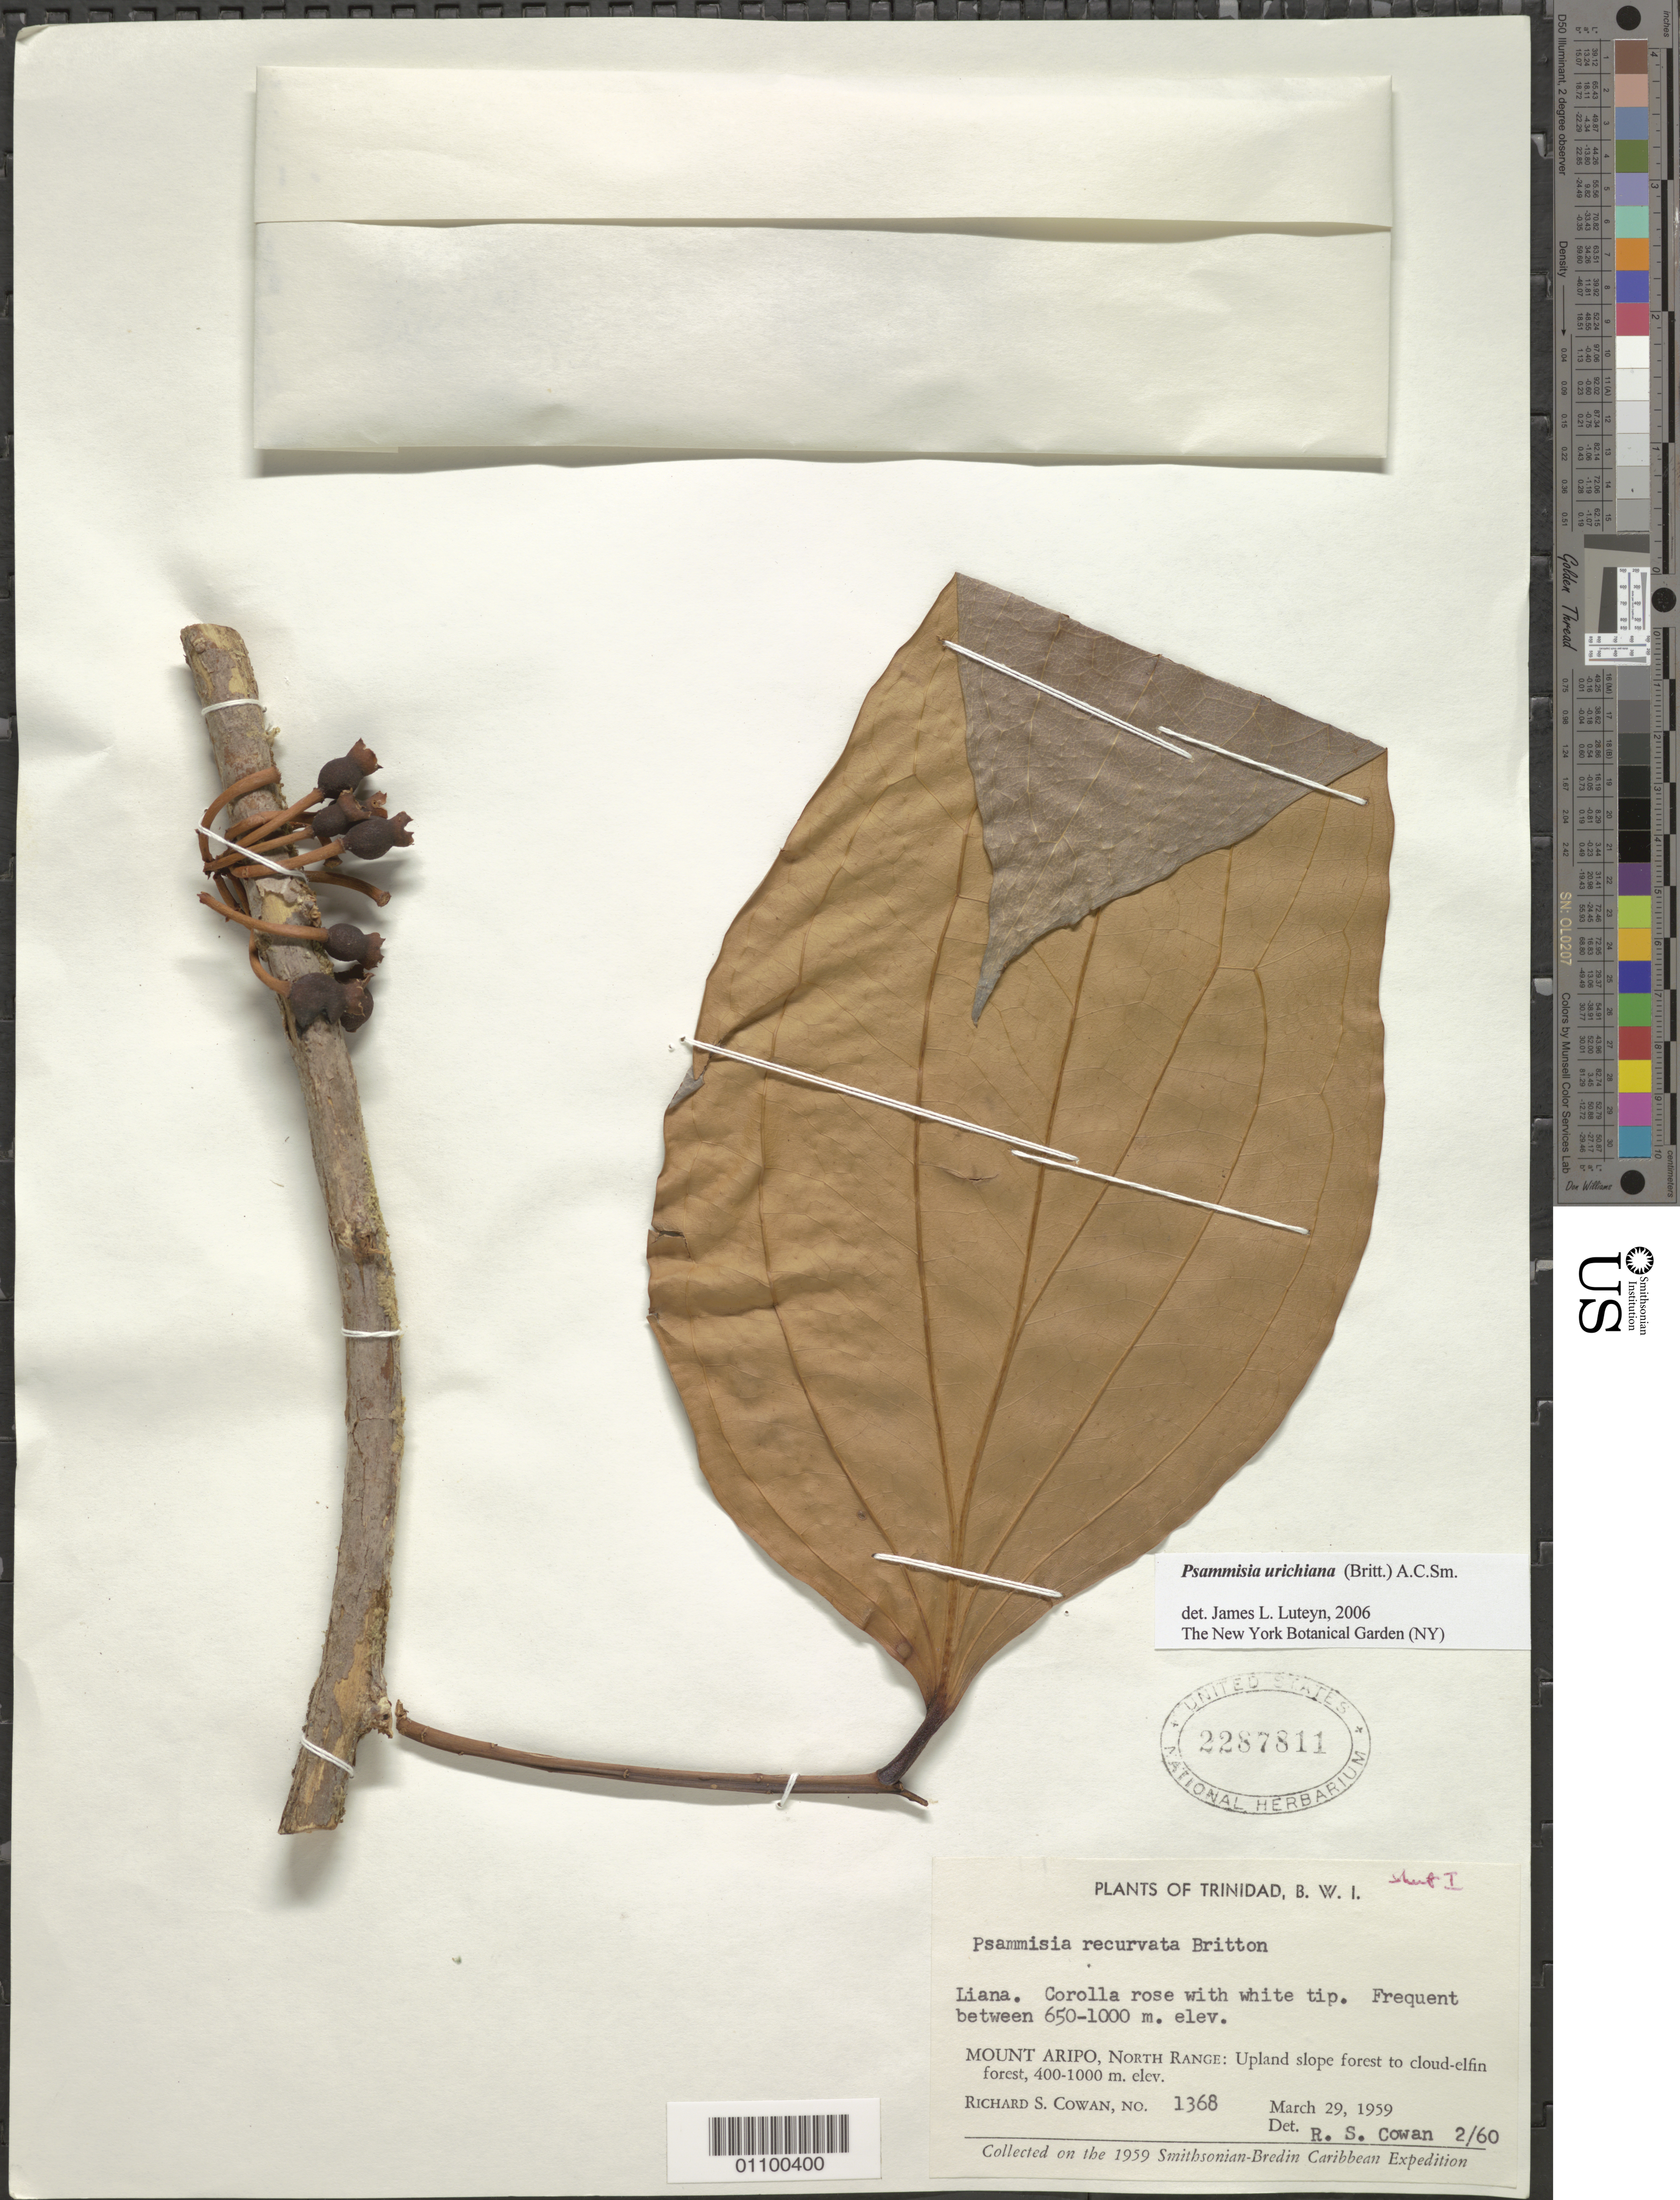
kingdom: Plantae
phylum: Tracheophyta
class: Magnoliopsida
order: Ericales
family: Ericaceae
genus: Psammisia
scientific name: Psammisia recurvata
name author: Britton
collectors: R. S. Cowan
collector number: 1368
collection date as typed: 29 Mar 1959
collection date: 1959-03-29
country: Trinidad and Tobago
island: Trinidad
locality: Mount Aripo, N Range: Upland slope forest to cloud-elfin forest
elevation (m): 400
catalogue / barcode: US 2287811